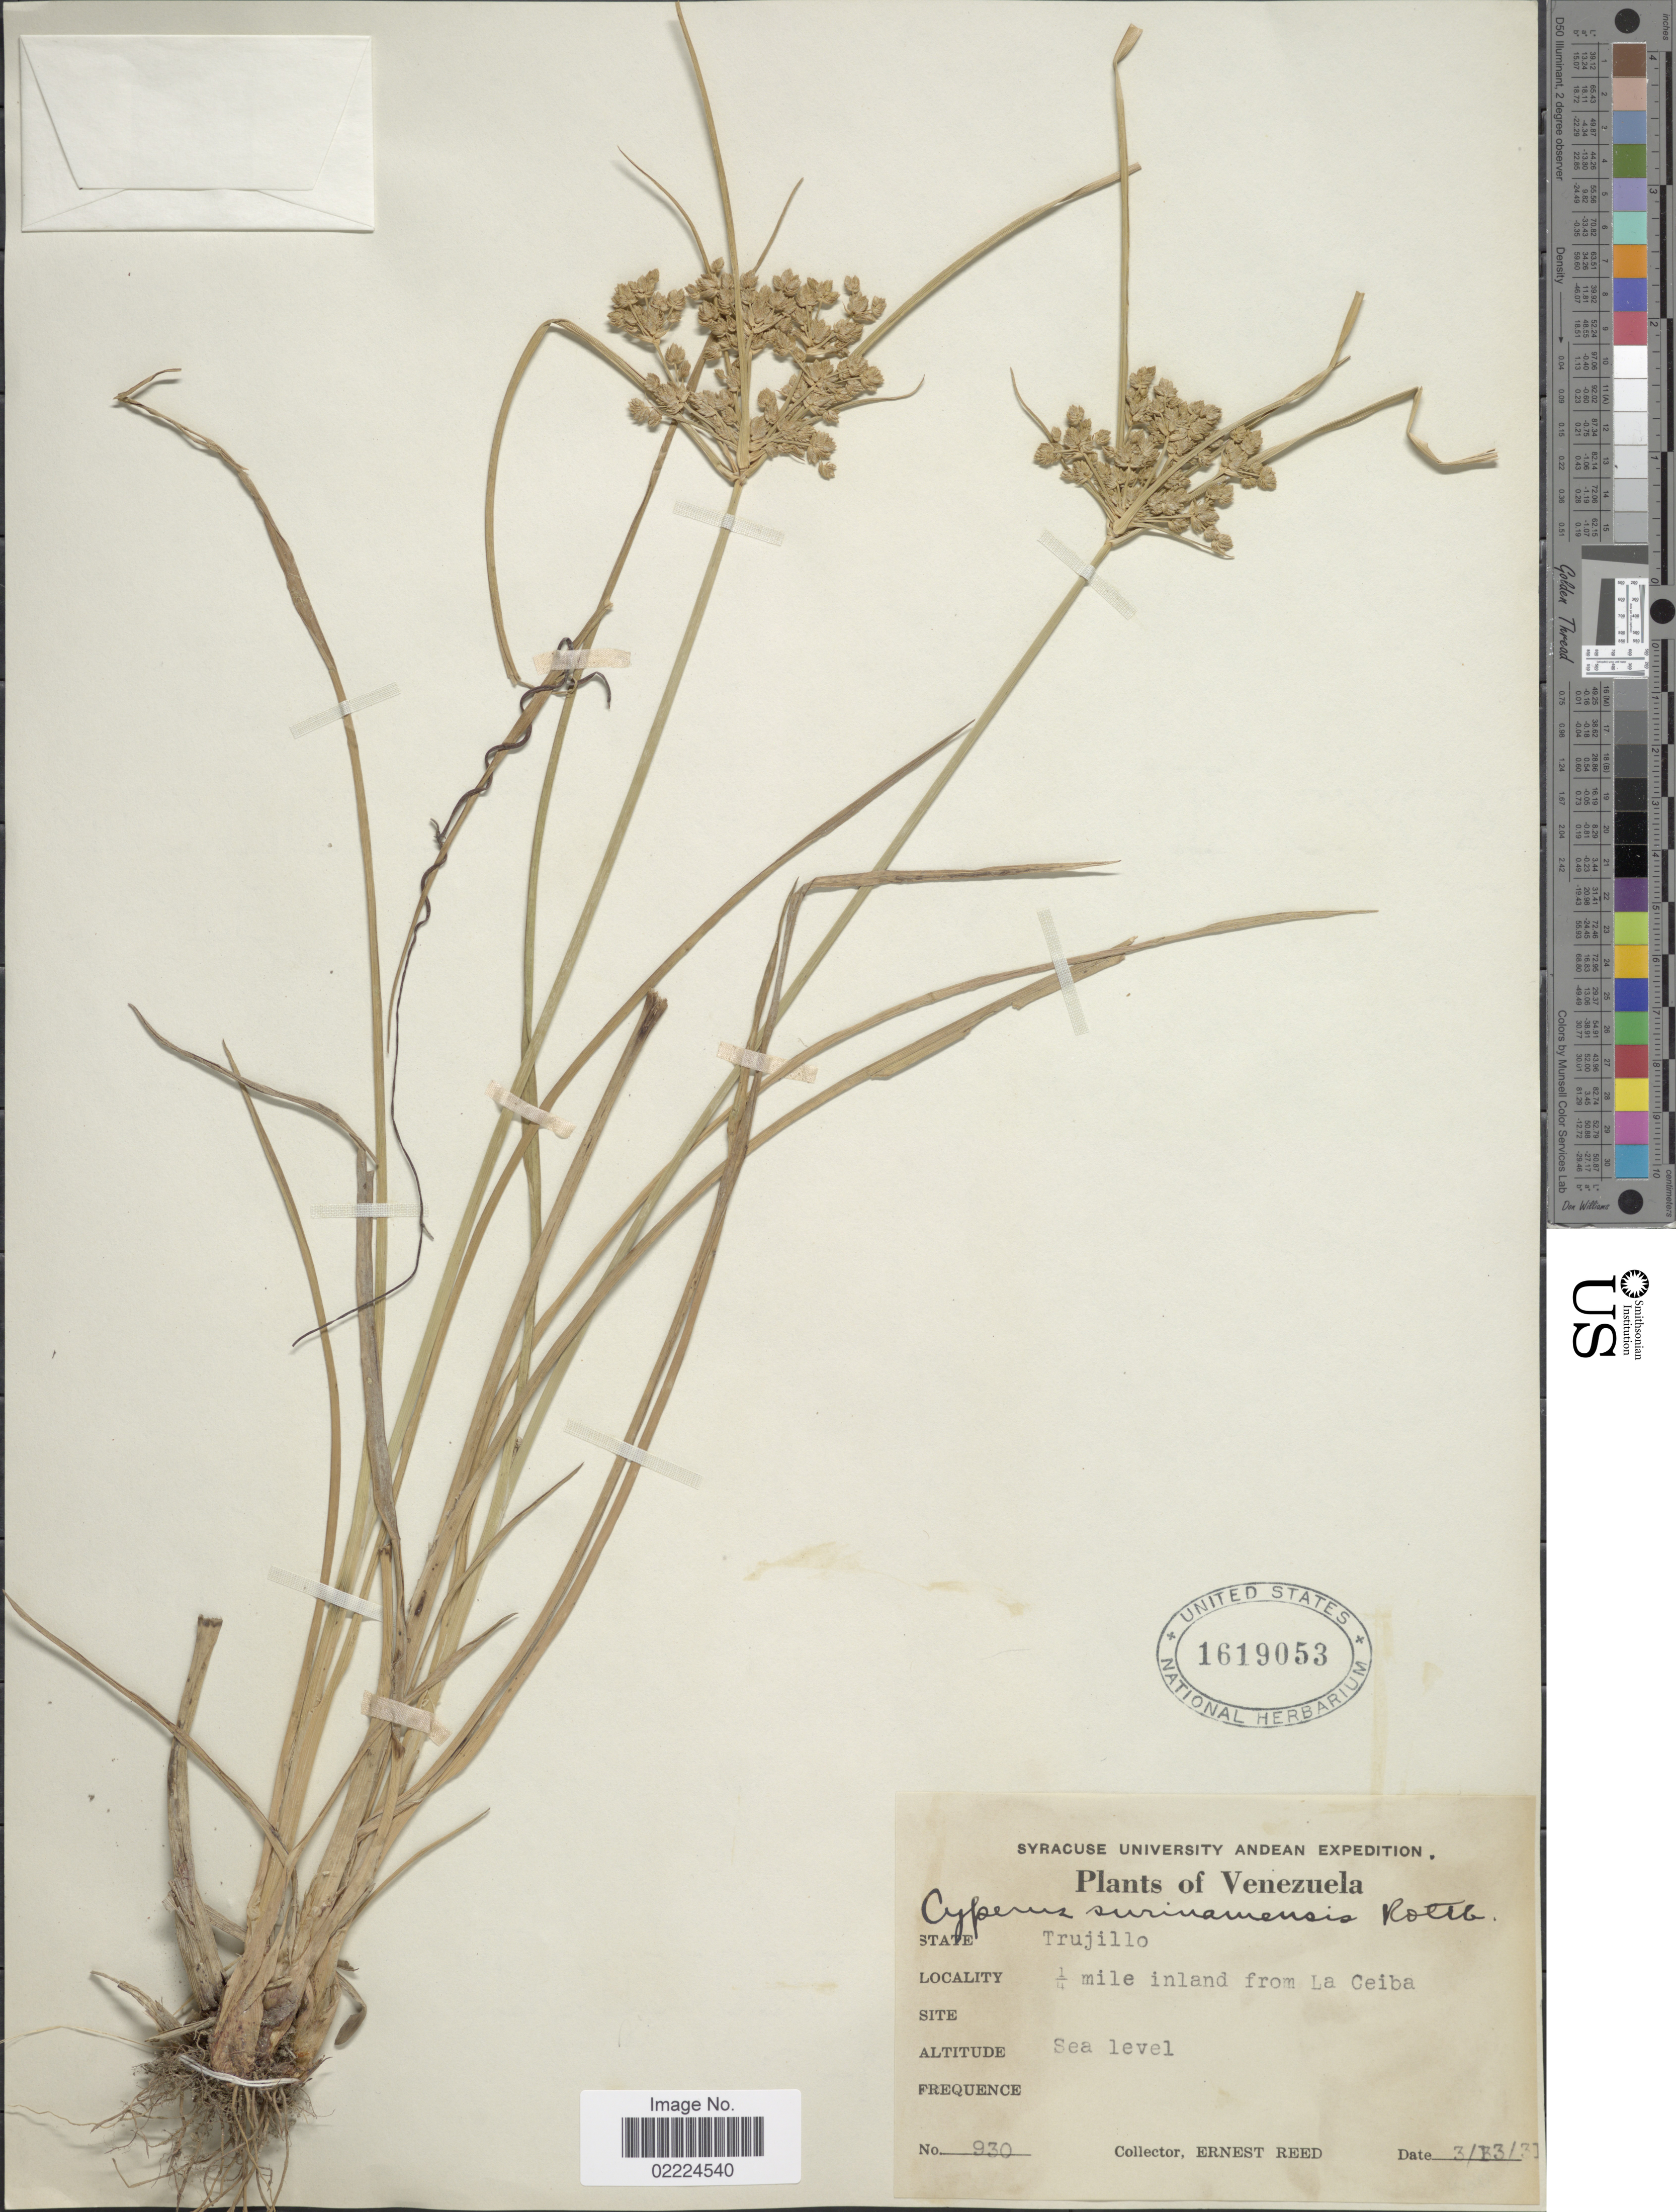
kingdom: Plantae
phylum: Tracheophyta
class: Liliopsida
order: Poales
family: Cyperaceae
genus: Cyperus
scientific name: Cyperus surinamensis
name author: Rottb.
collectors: E. Reed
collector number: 930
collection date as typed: Transcribed d/m/y: 13/3/31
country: Venezuela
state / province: Trujillo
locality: ¼ mile inland from La Ceiba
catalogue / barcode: US 1519053